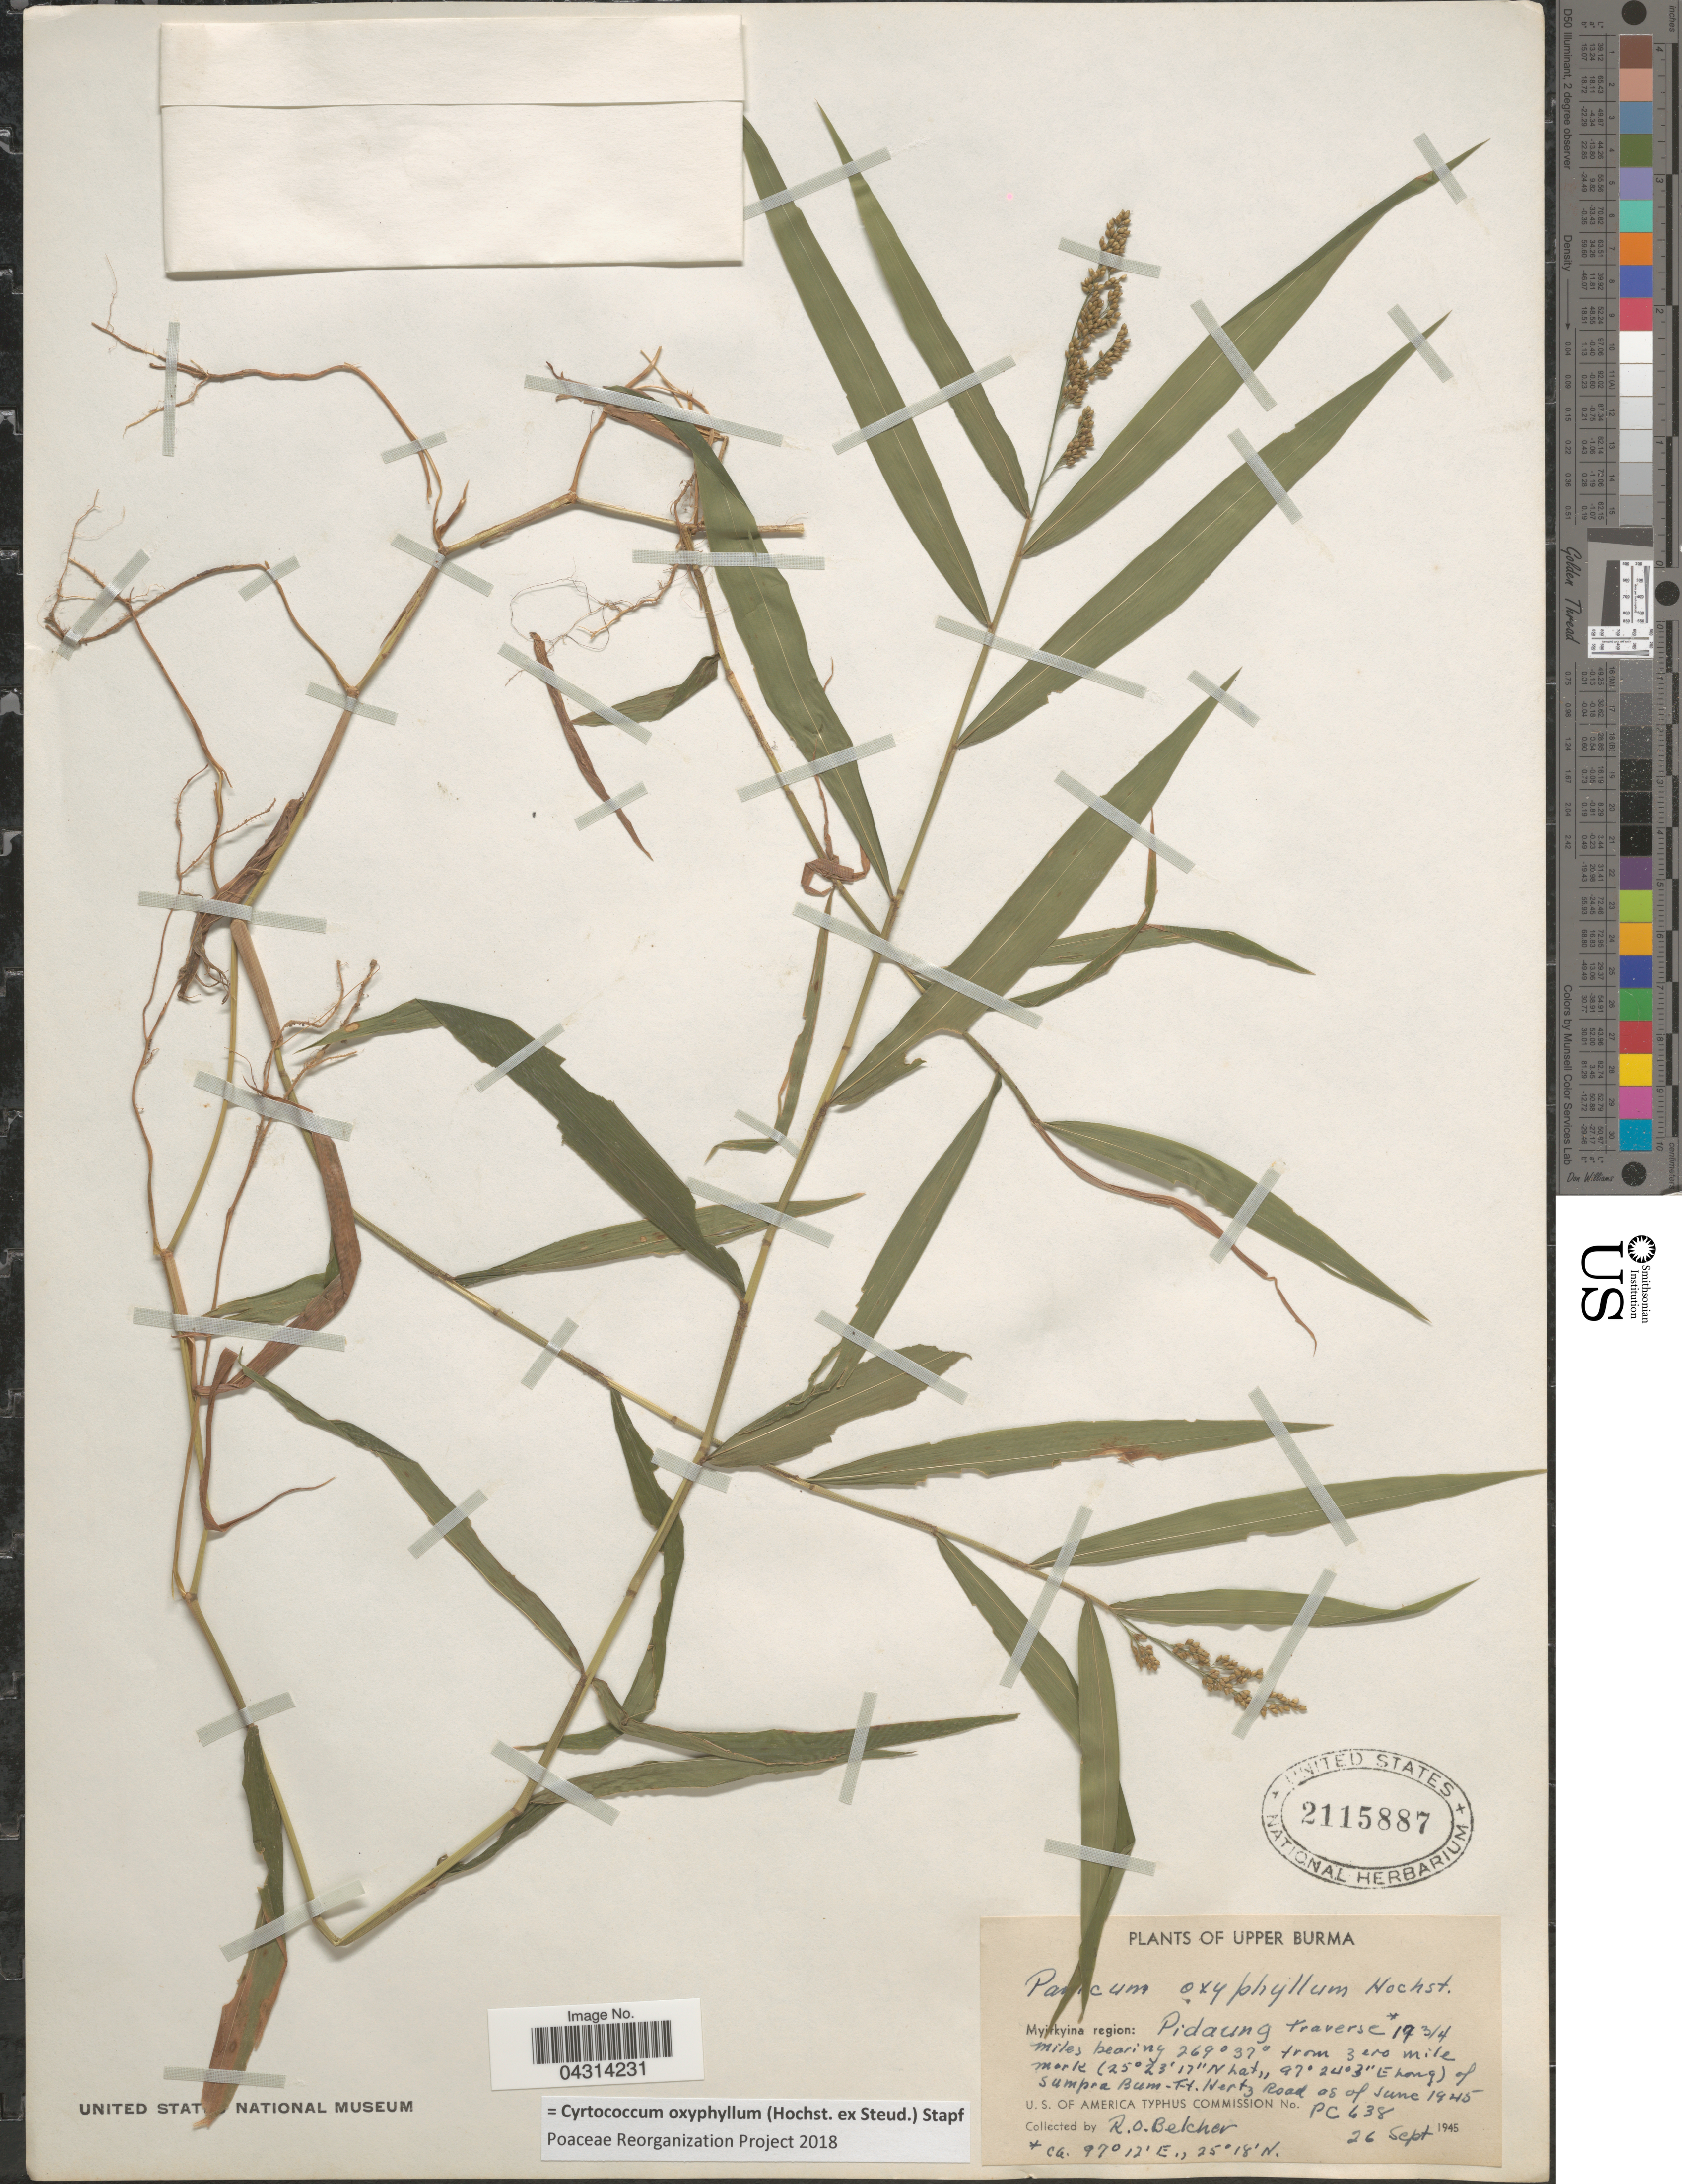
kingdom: Plantae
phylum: Tracheophyta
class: Liliopsida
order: Poales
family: Poaceae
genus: Cyrtococcum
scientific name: Cyrtococcum oxyphyllum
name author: (Steud.) Stapf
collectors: R. Belcher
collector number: PC638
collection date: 1945-09-26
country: Myanmar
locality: Upper Burma. Myi [illegible text]kyina region: Pidaung traverse 19 3/4 miles bearing 269° 37° from zero mile mark of Sumpra Bum - Ft. Hertz Road as of June 1945. U.S. of America Typhus Commission.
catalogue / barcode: US 2115887